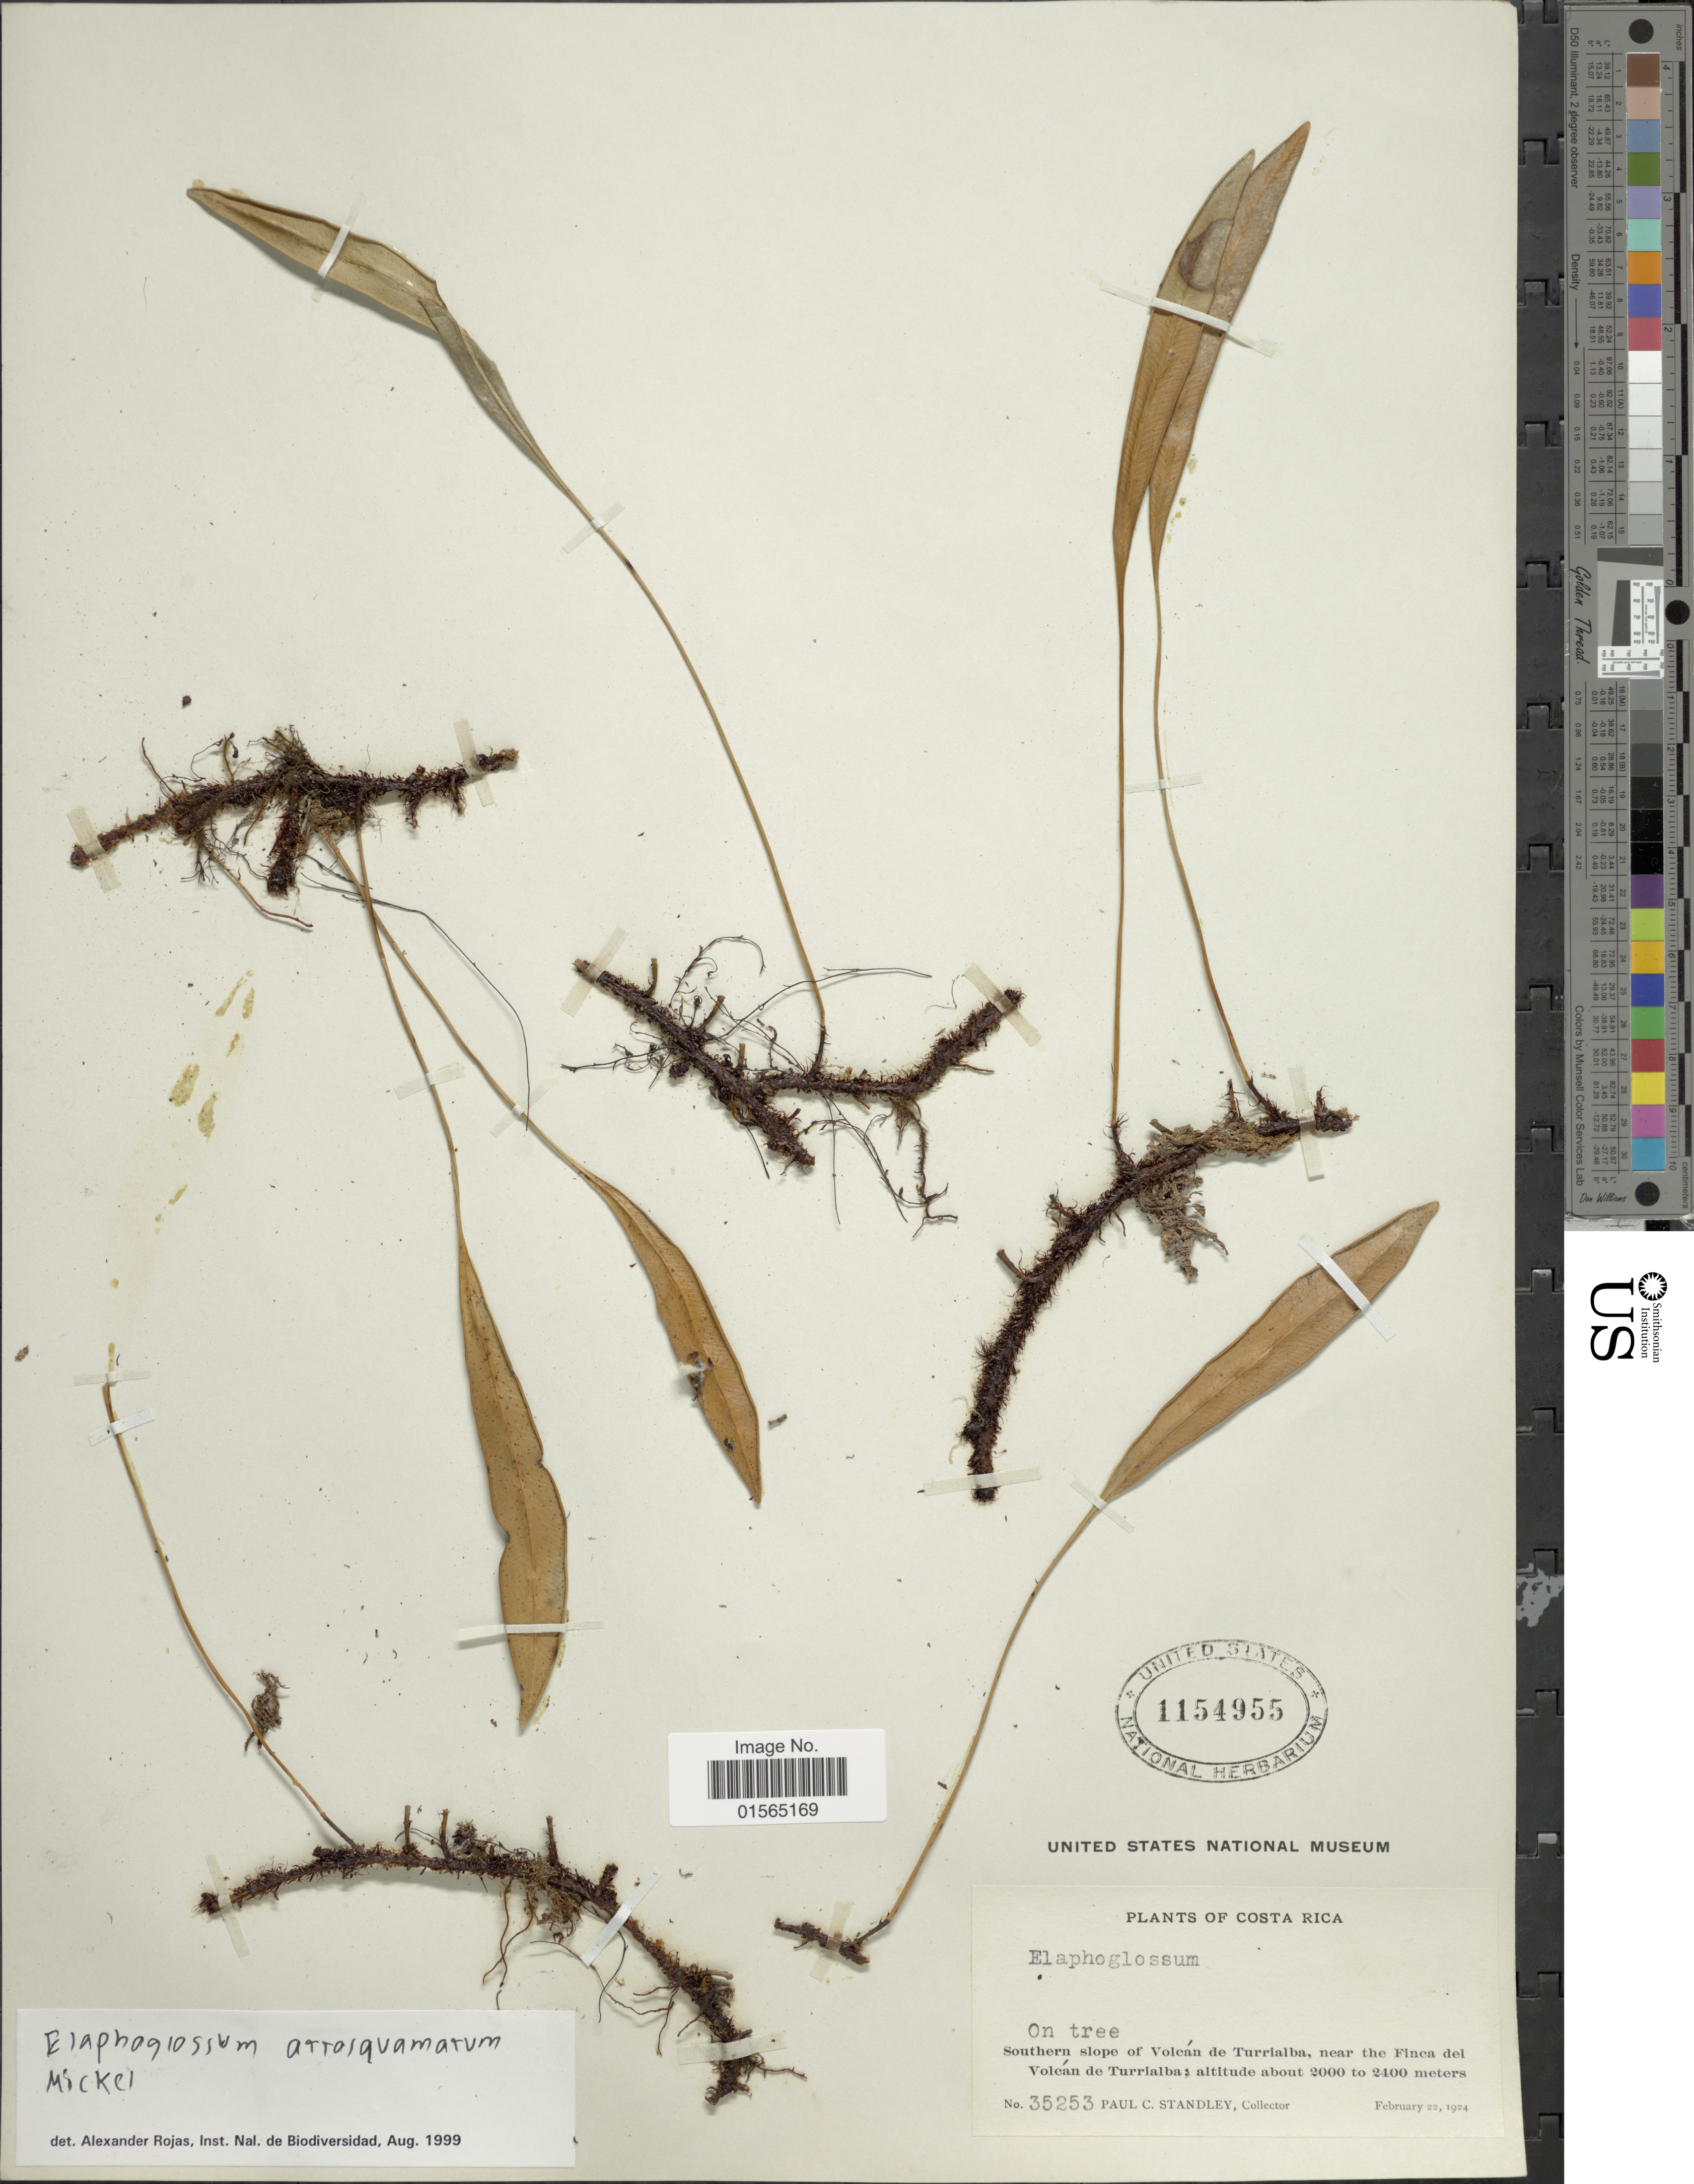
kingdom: Plantae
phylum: Tracheophyta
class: Polypodiopsida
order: Polypodiales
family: Dryopteridaceae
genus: Elaphoglossum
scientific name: Elaphoglossum unduavense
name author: Rosenst.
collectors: P. C. Standley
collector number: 35253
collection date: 1924-02-22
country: Costa Rica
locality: Southern slope of Volcan de Turrialba, near the Finca del Volcan de Turrialba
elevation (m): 2000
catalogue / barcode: US 1154955